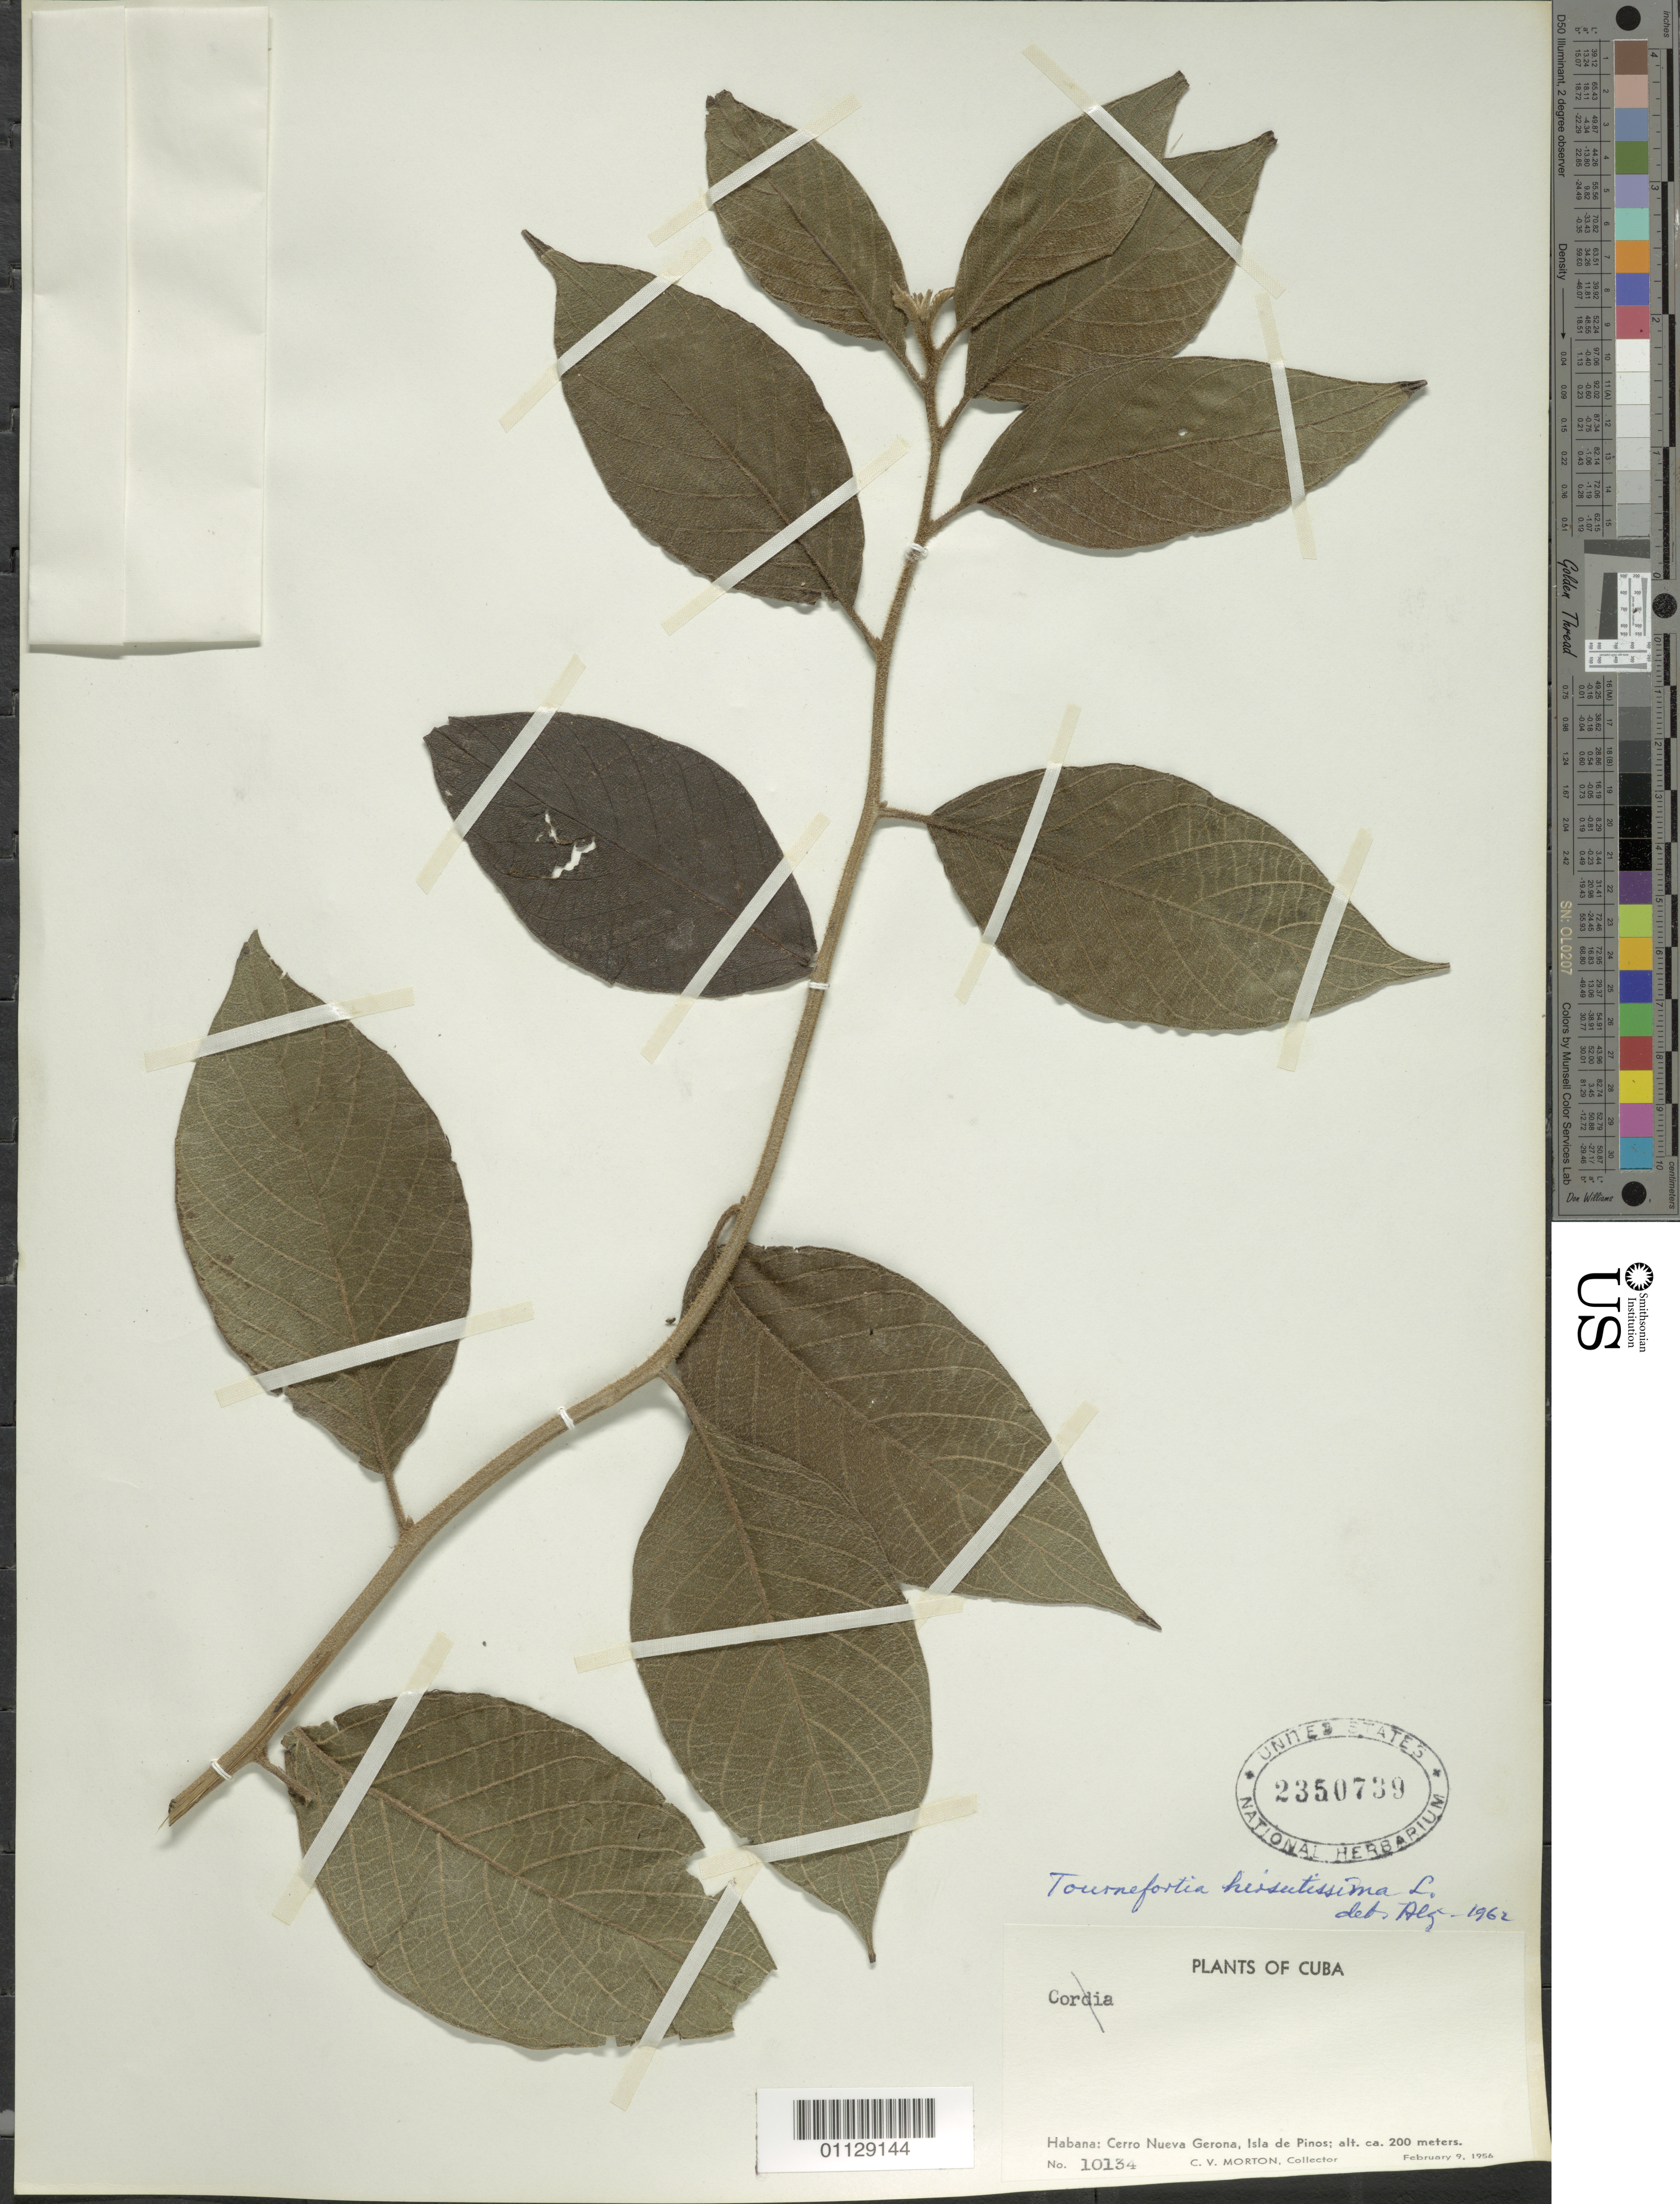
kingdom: Plantae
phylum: Tracheophyta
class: Magnoliopsida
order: Boraginales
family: Heliotropiaceae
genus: Tournefortia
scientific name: Tournefortia gnaphalodes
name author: (L.) R. Br.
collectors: C. V. Morton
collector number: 10134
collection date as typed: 09 Feb 1956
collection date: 1956-02-09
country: Cuba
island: Cuba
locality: Habana: Cerro Nueva Gerona, Isla de Pinos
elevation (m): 200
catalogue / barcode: US 2350739